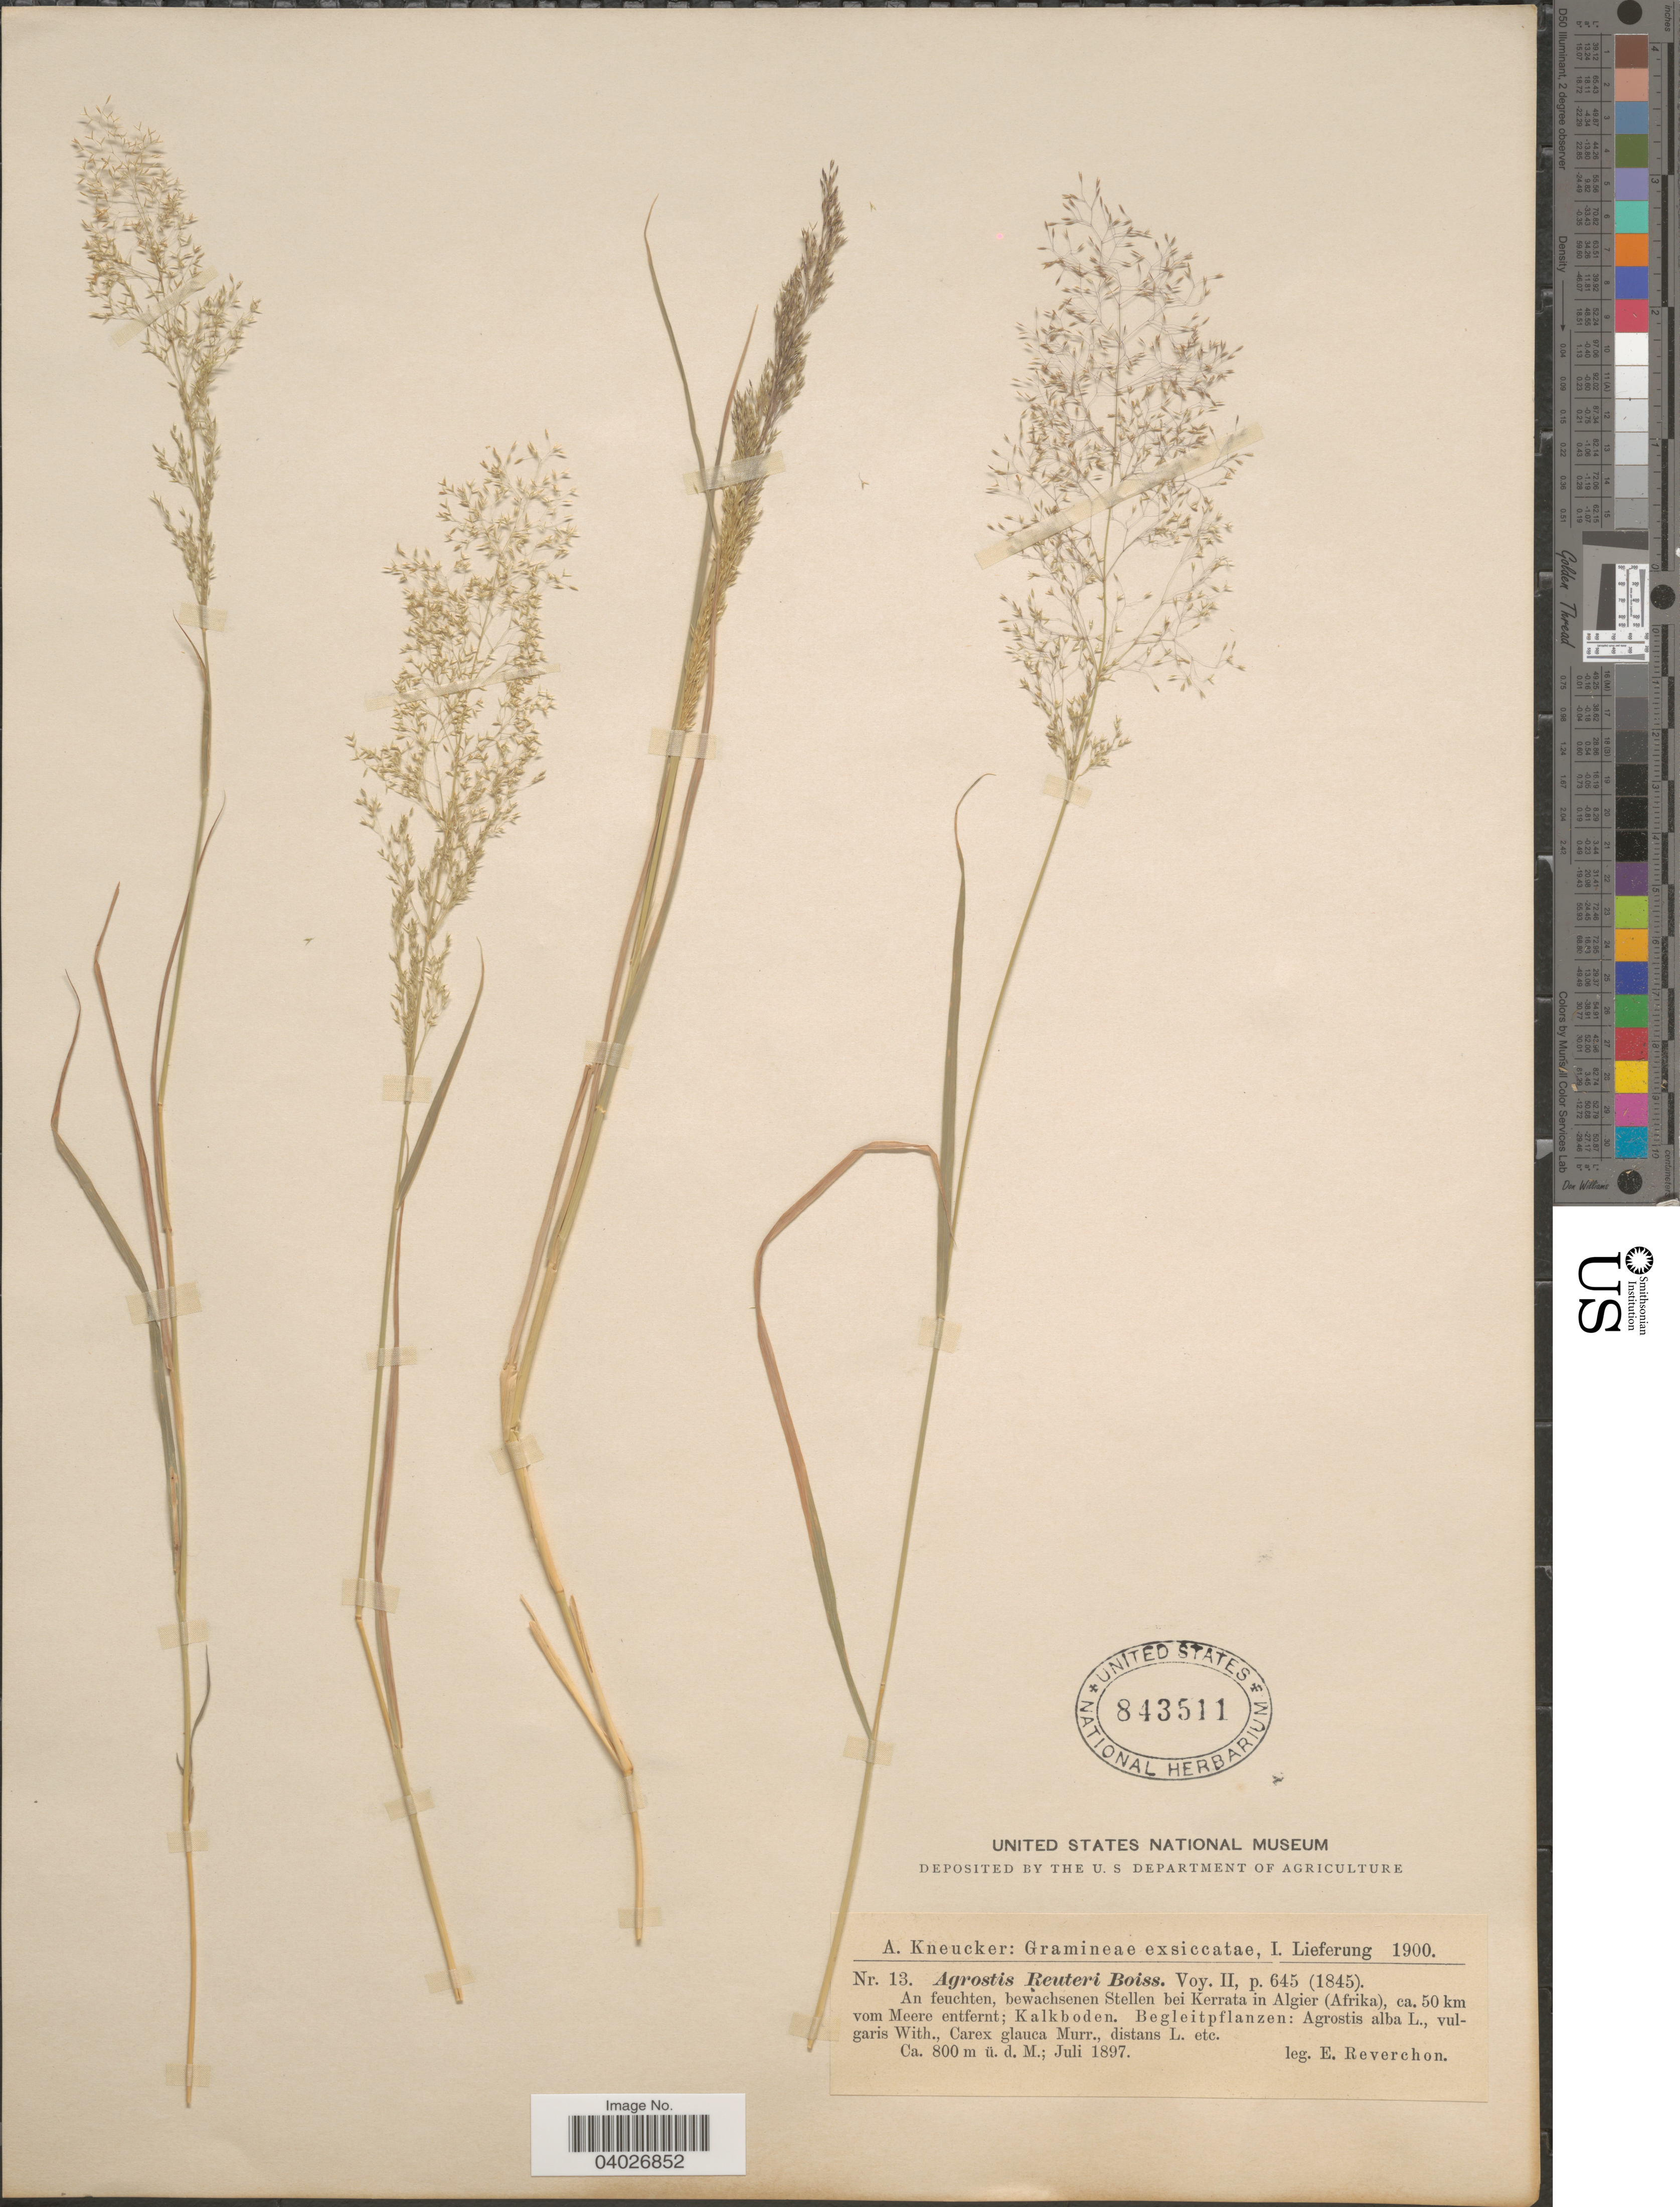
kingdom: Plantae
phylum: Tracheophyta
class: Liliopsida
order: Poales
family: Poaceae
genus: Agrostis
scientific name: Agrostis reuteri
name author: Boiss.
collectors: E. Reverchon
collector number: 13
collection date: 1897-07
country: Algeria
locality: An feuchten, bewachsenen Stellen bei Kerrata in Algier, ca. 50 km vom Meere entfernt; Kalkboden.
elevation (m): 800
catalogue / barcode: US 843511